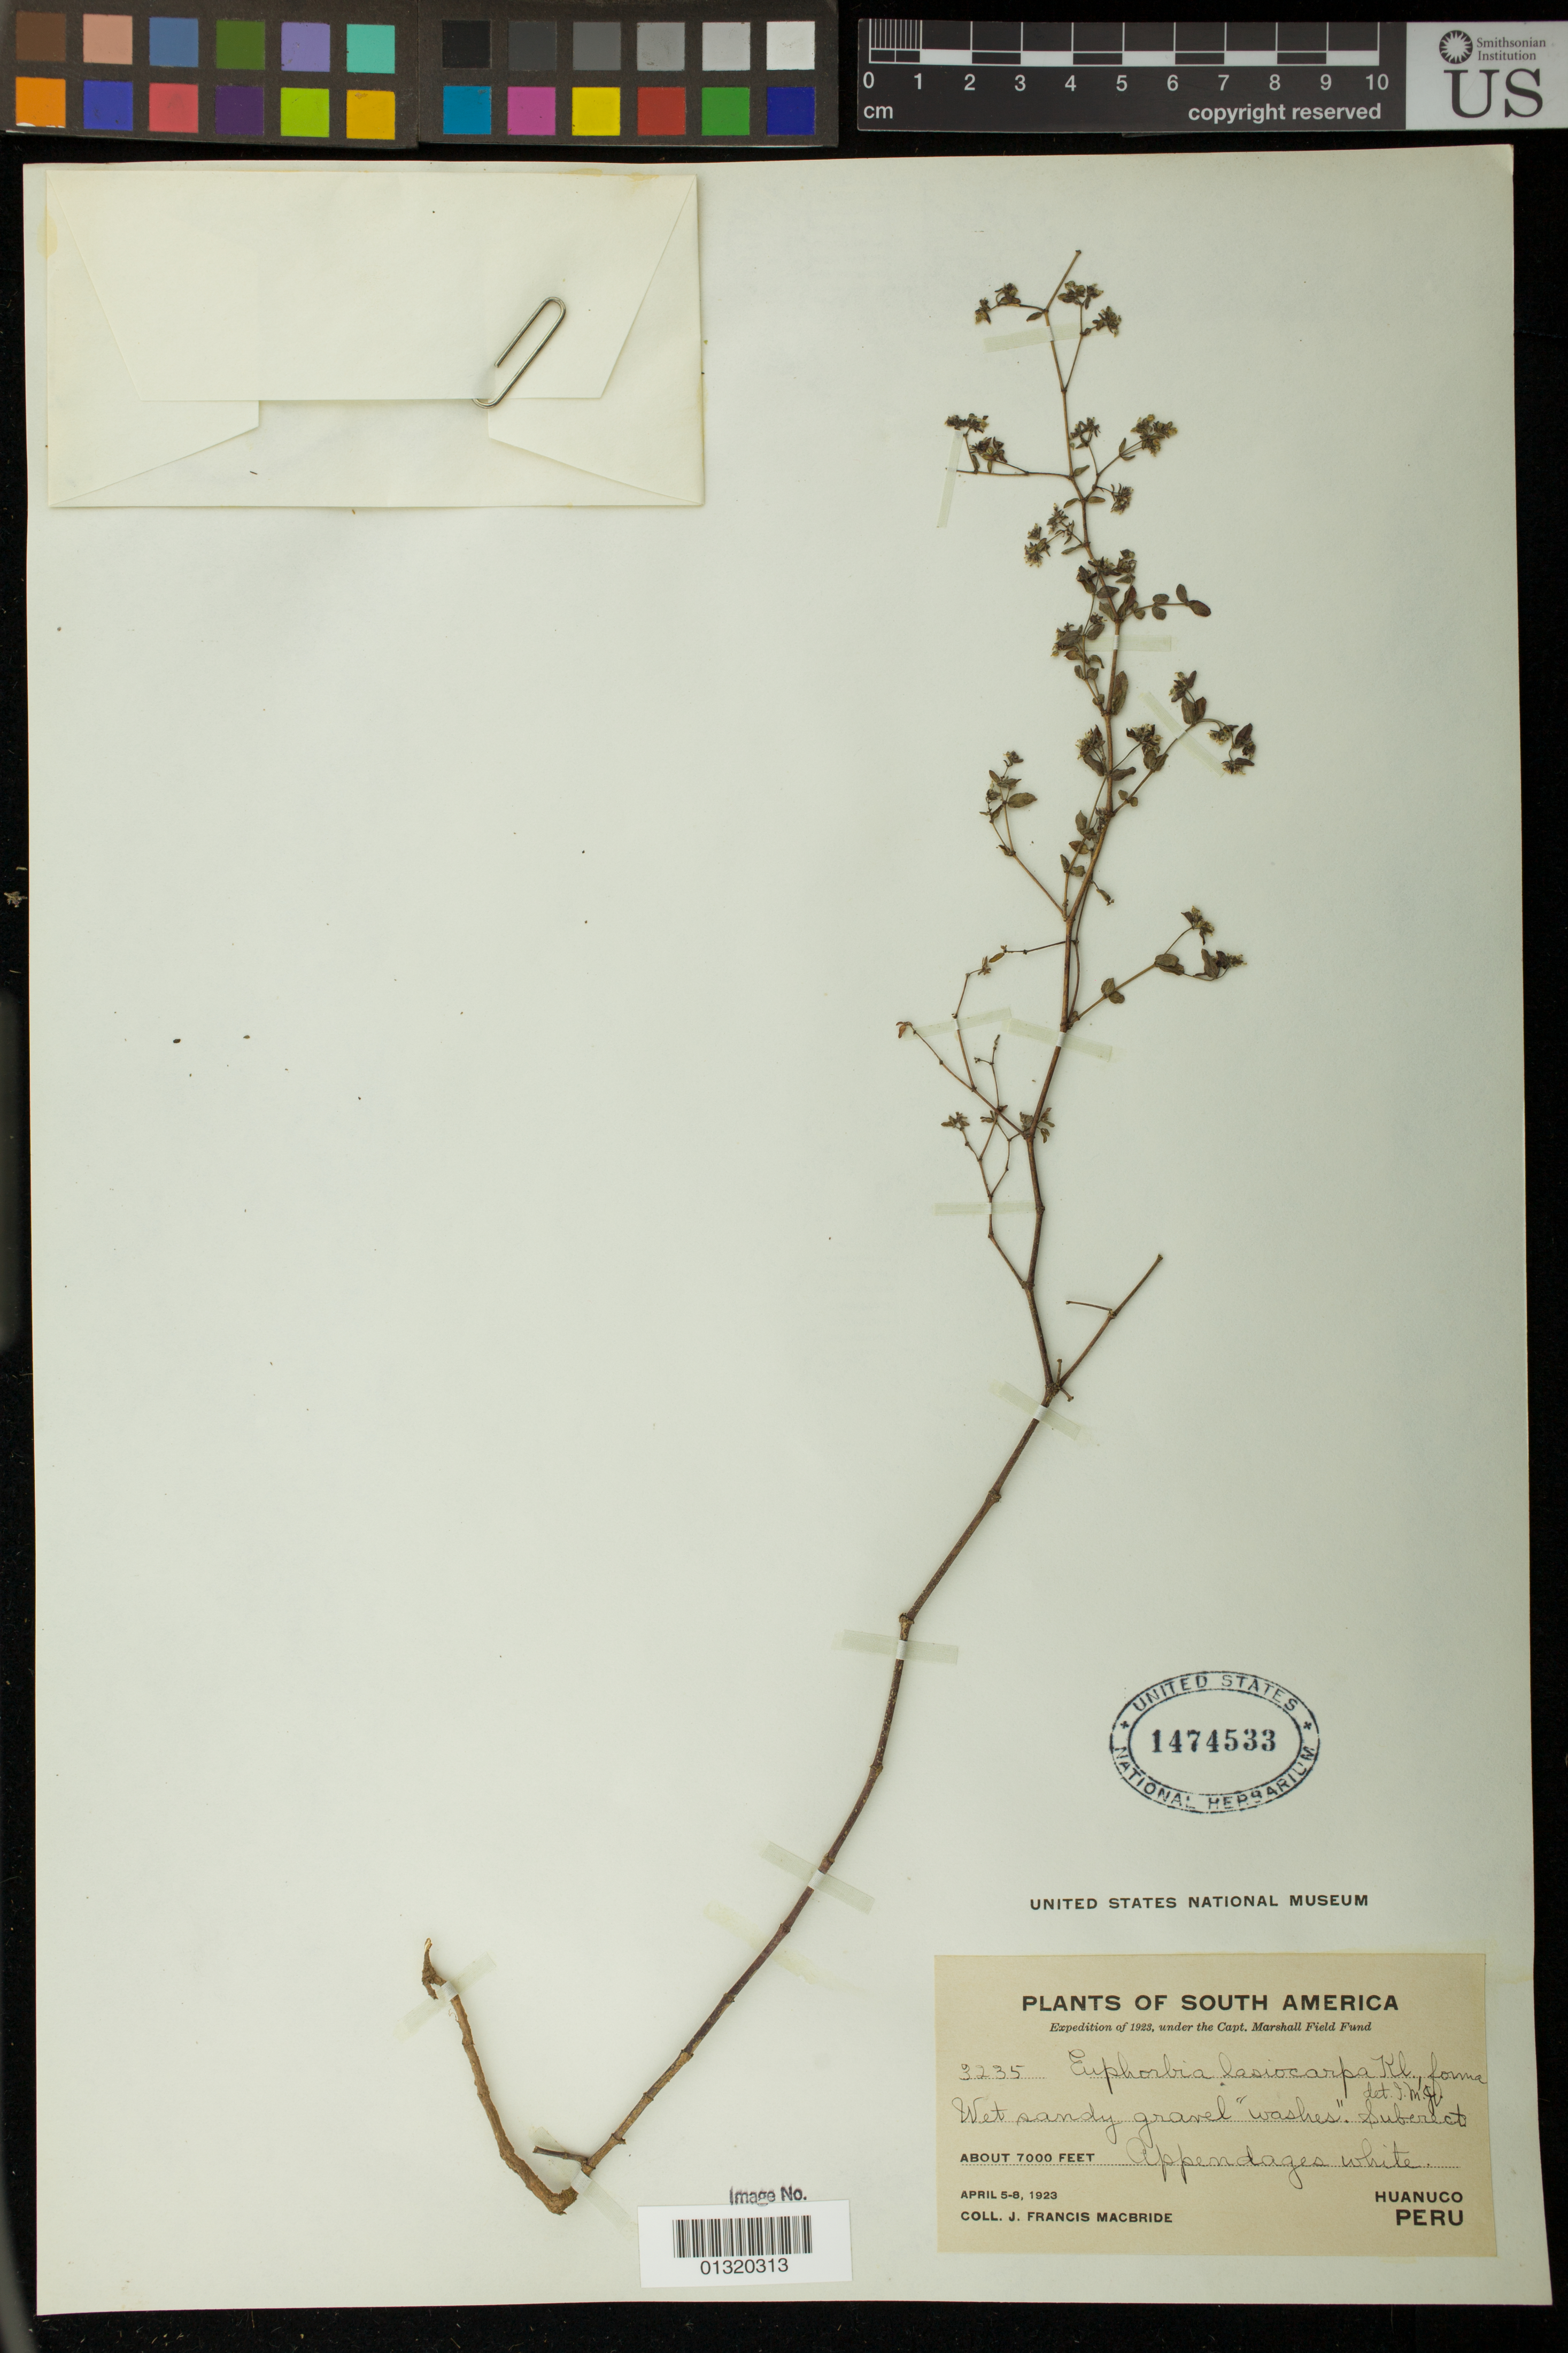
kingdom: Plantae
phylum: Tracheophyta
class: Magnoliopsida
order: Malpighiales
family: Euphorbiaceae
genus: Euphorbia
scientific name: Euphorbia lasiocarpa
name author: Klotzsch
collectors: J. F. Macbride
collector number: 3235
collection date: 1923-04-05/1923-04-08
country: Peru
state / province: Huánuco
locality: Wet sandy gravel "washes."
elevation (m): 2134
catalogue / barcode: US 1474533